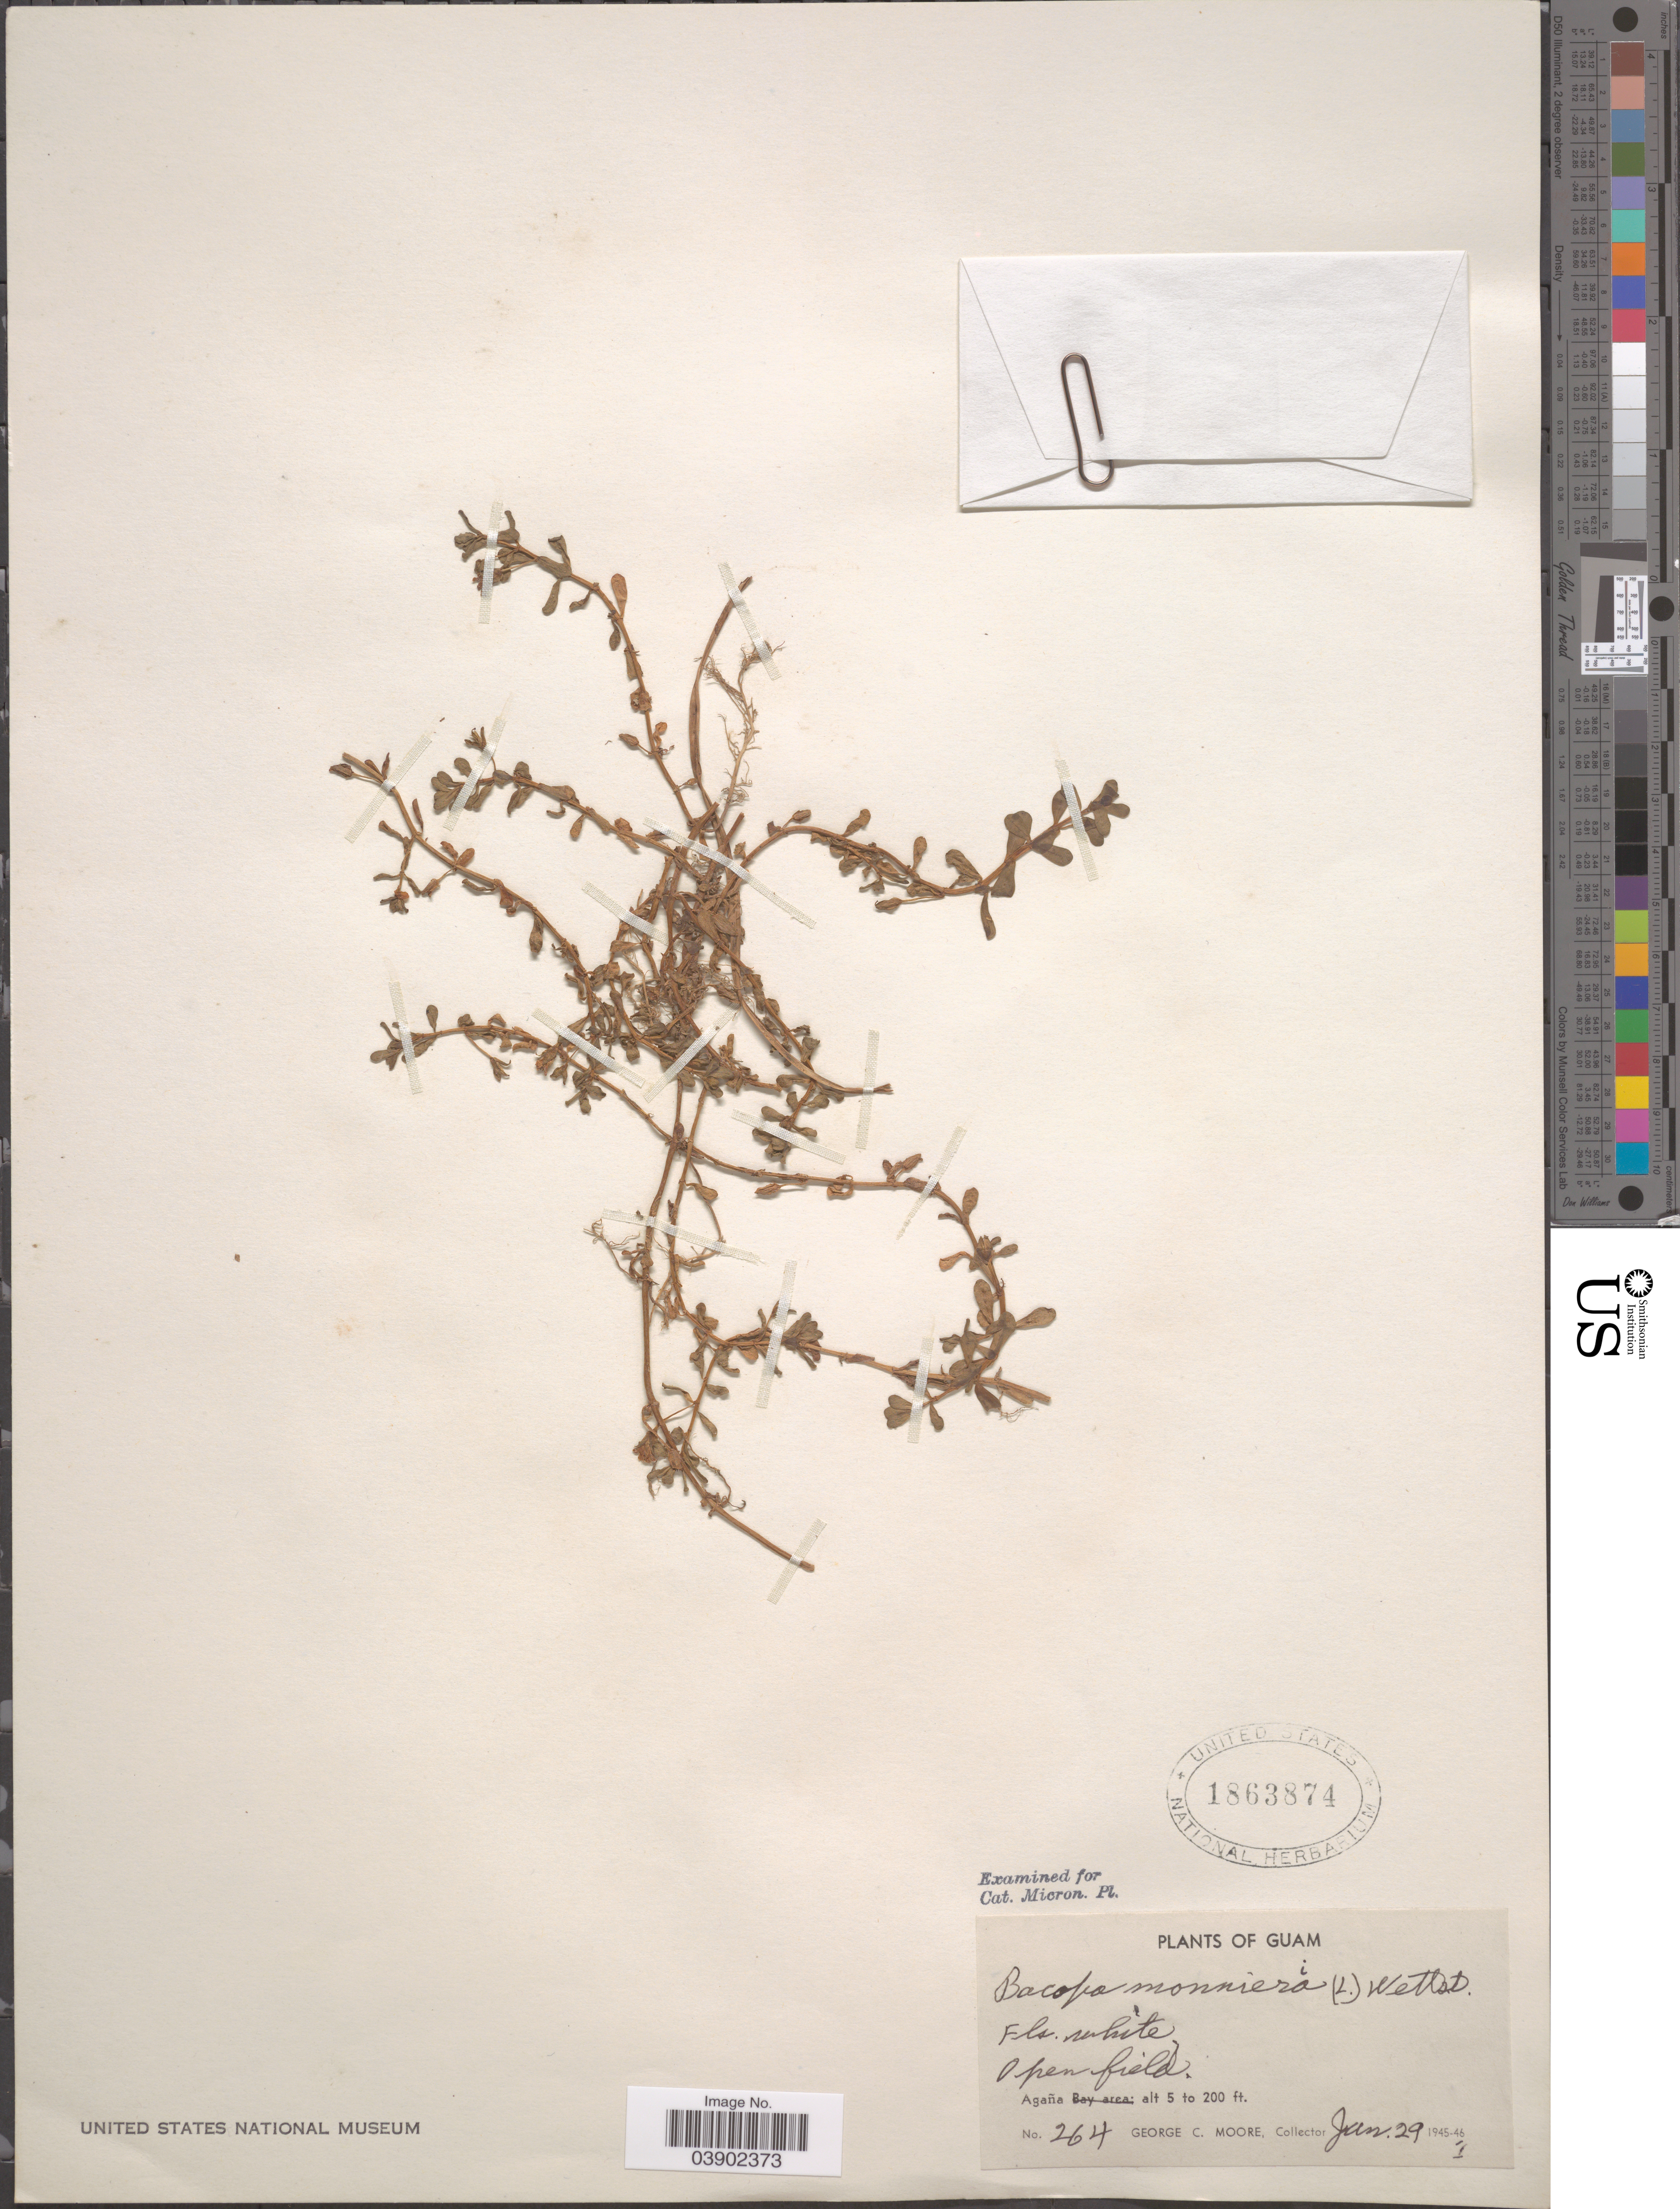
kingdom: Plantae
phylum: Tracheophyta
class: Magnoliopsida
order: Lamiales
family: Plantaginaceae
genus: Bacopa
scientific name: Bacopa monnieri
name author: (L.) Pennell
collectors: G. C. Moore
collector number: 264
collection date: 1946-06-29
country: Guam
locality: Open field. Agaña.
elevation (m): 2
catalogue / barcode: US 1863874